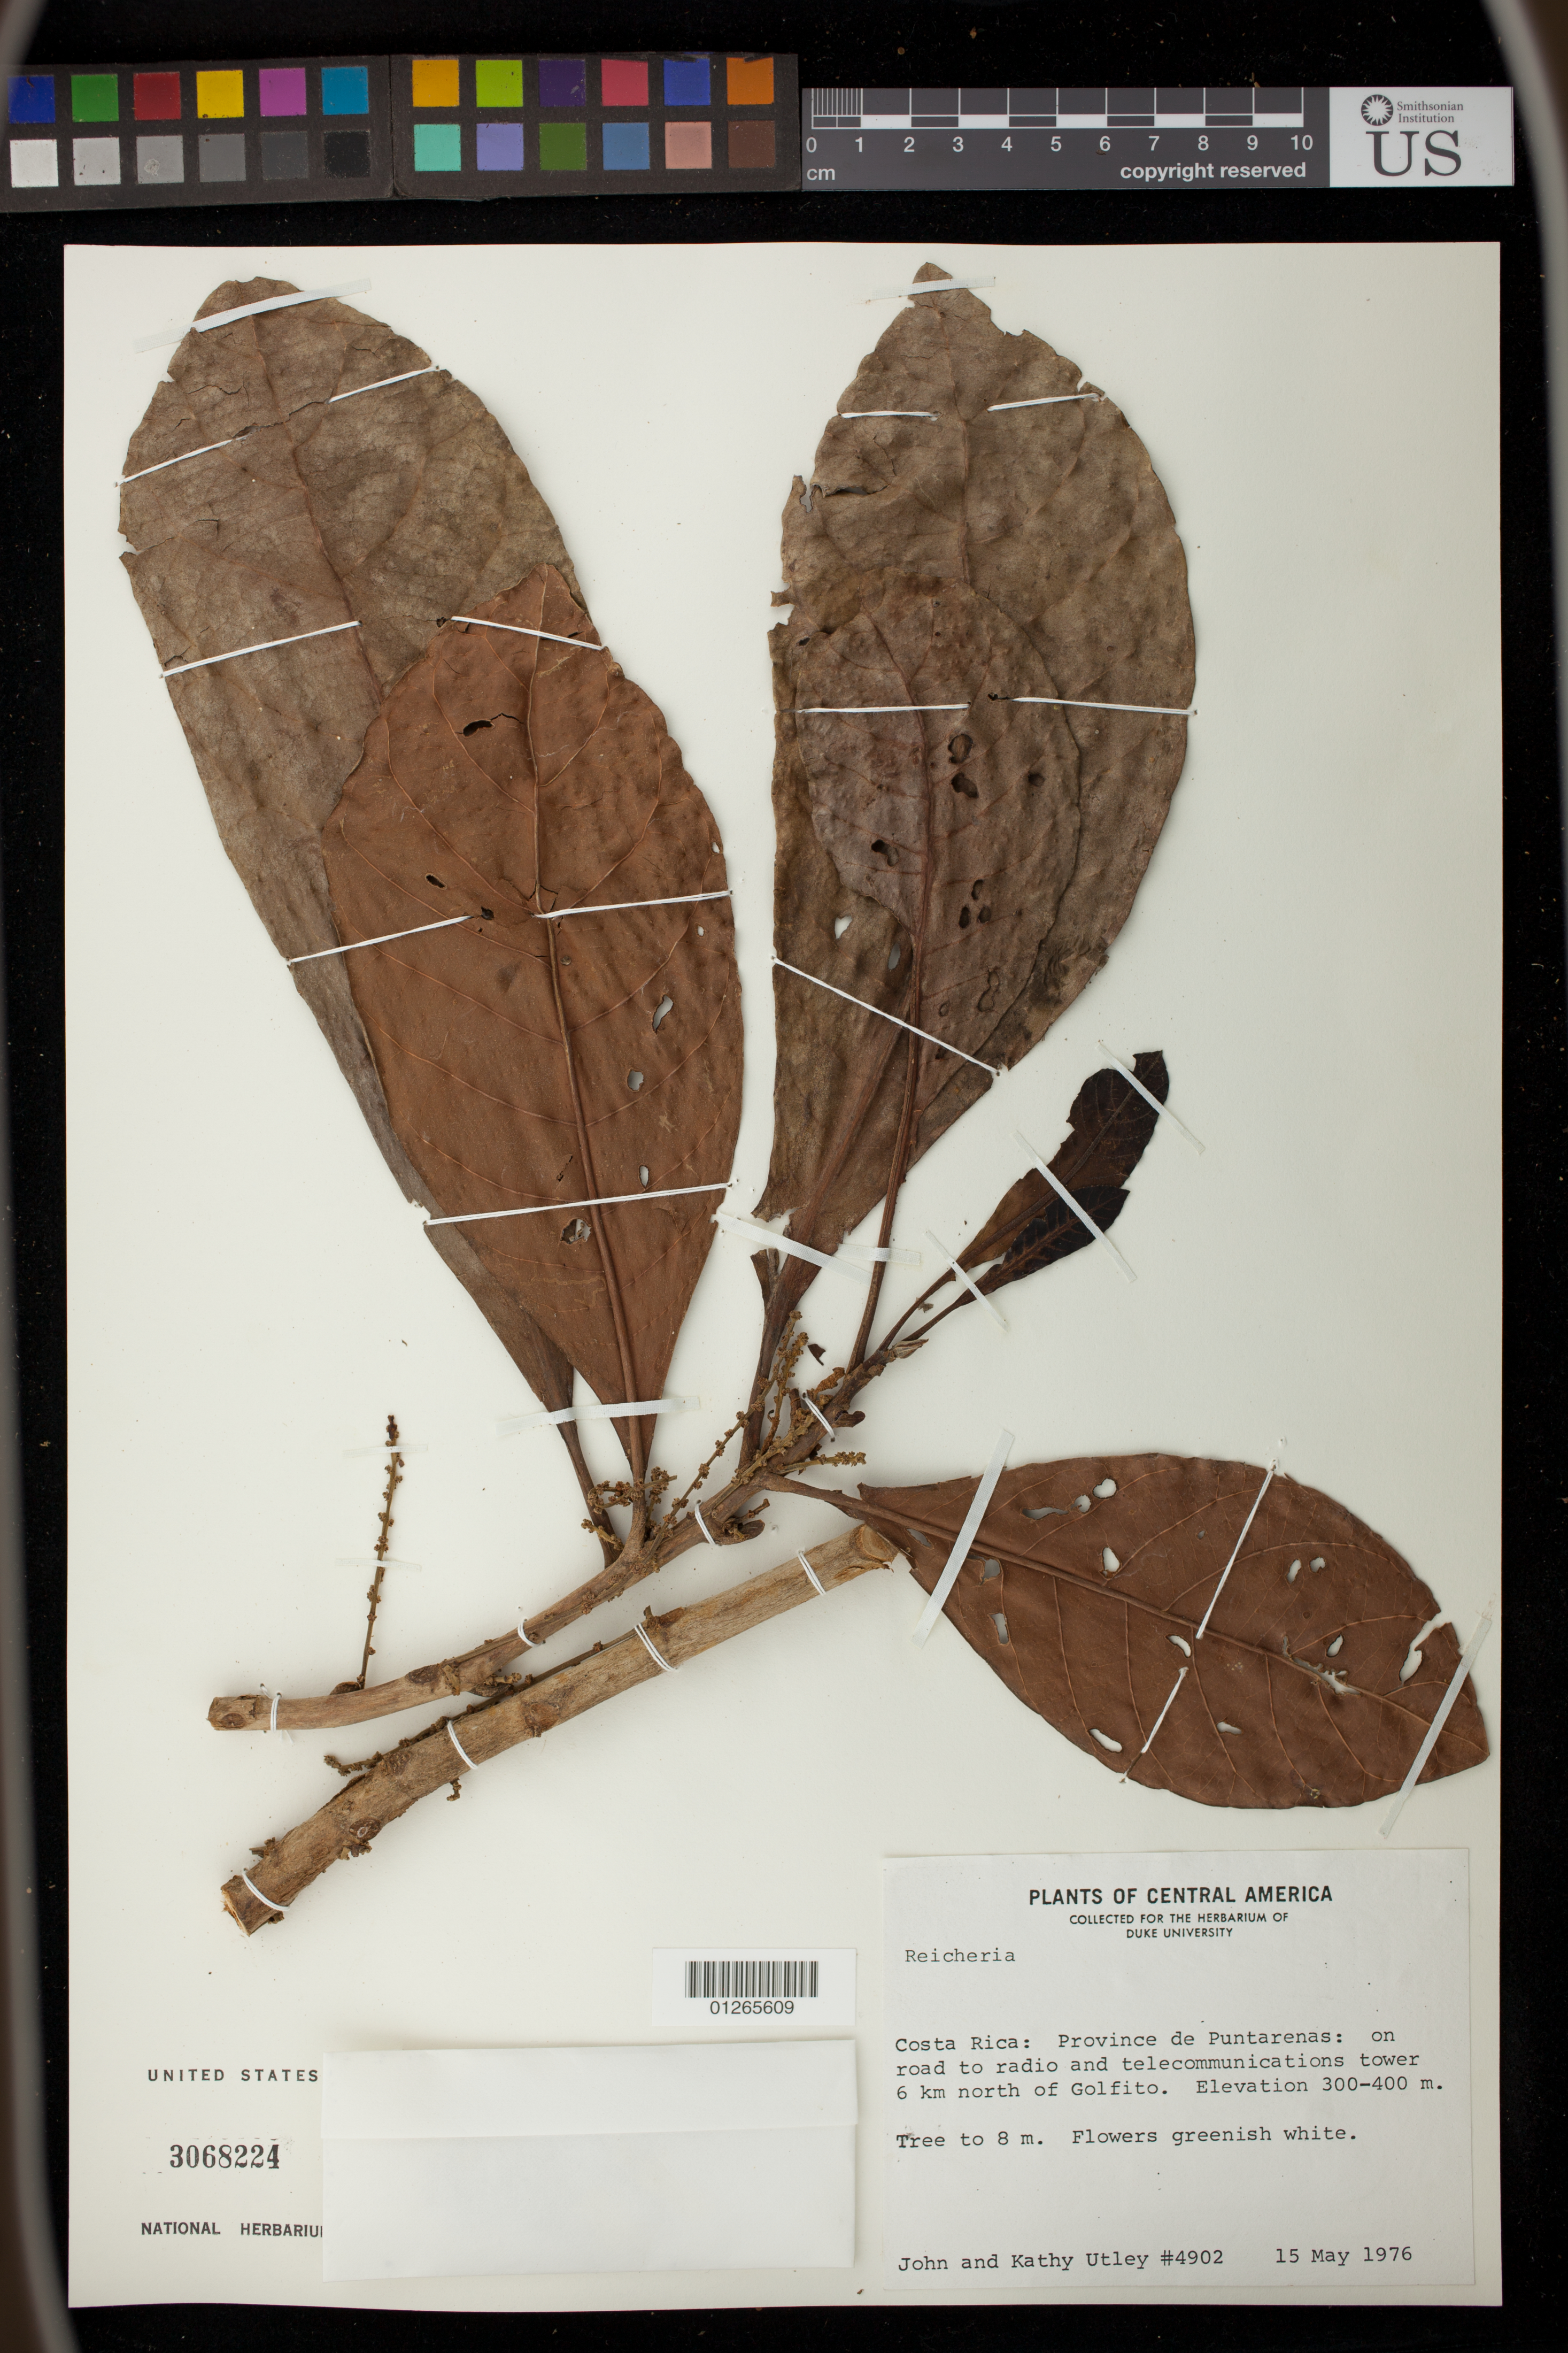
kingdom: Plantae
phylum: Tracheophyta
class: Magnoliopsida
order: Malpighiales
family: Phyllanthaceae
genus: Richeria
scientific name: Richeria sp.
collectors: J. Utley & K. Utley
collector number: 4902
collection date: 1976-05-15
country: Costa Rica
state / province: Puntarenas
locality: Rivera del Rio Changuinola en la Cominidad de Guayabal a un costado de la Quebrada Cana de Laosa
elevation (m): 300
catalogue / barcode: US 3068224